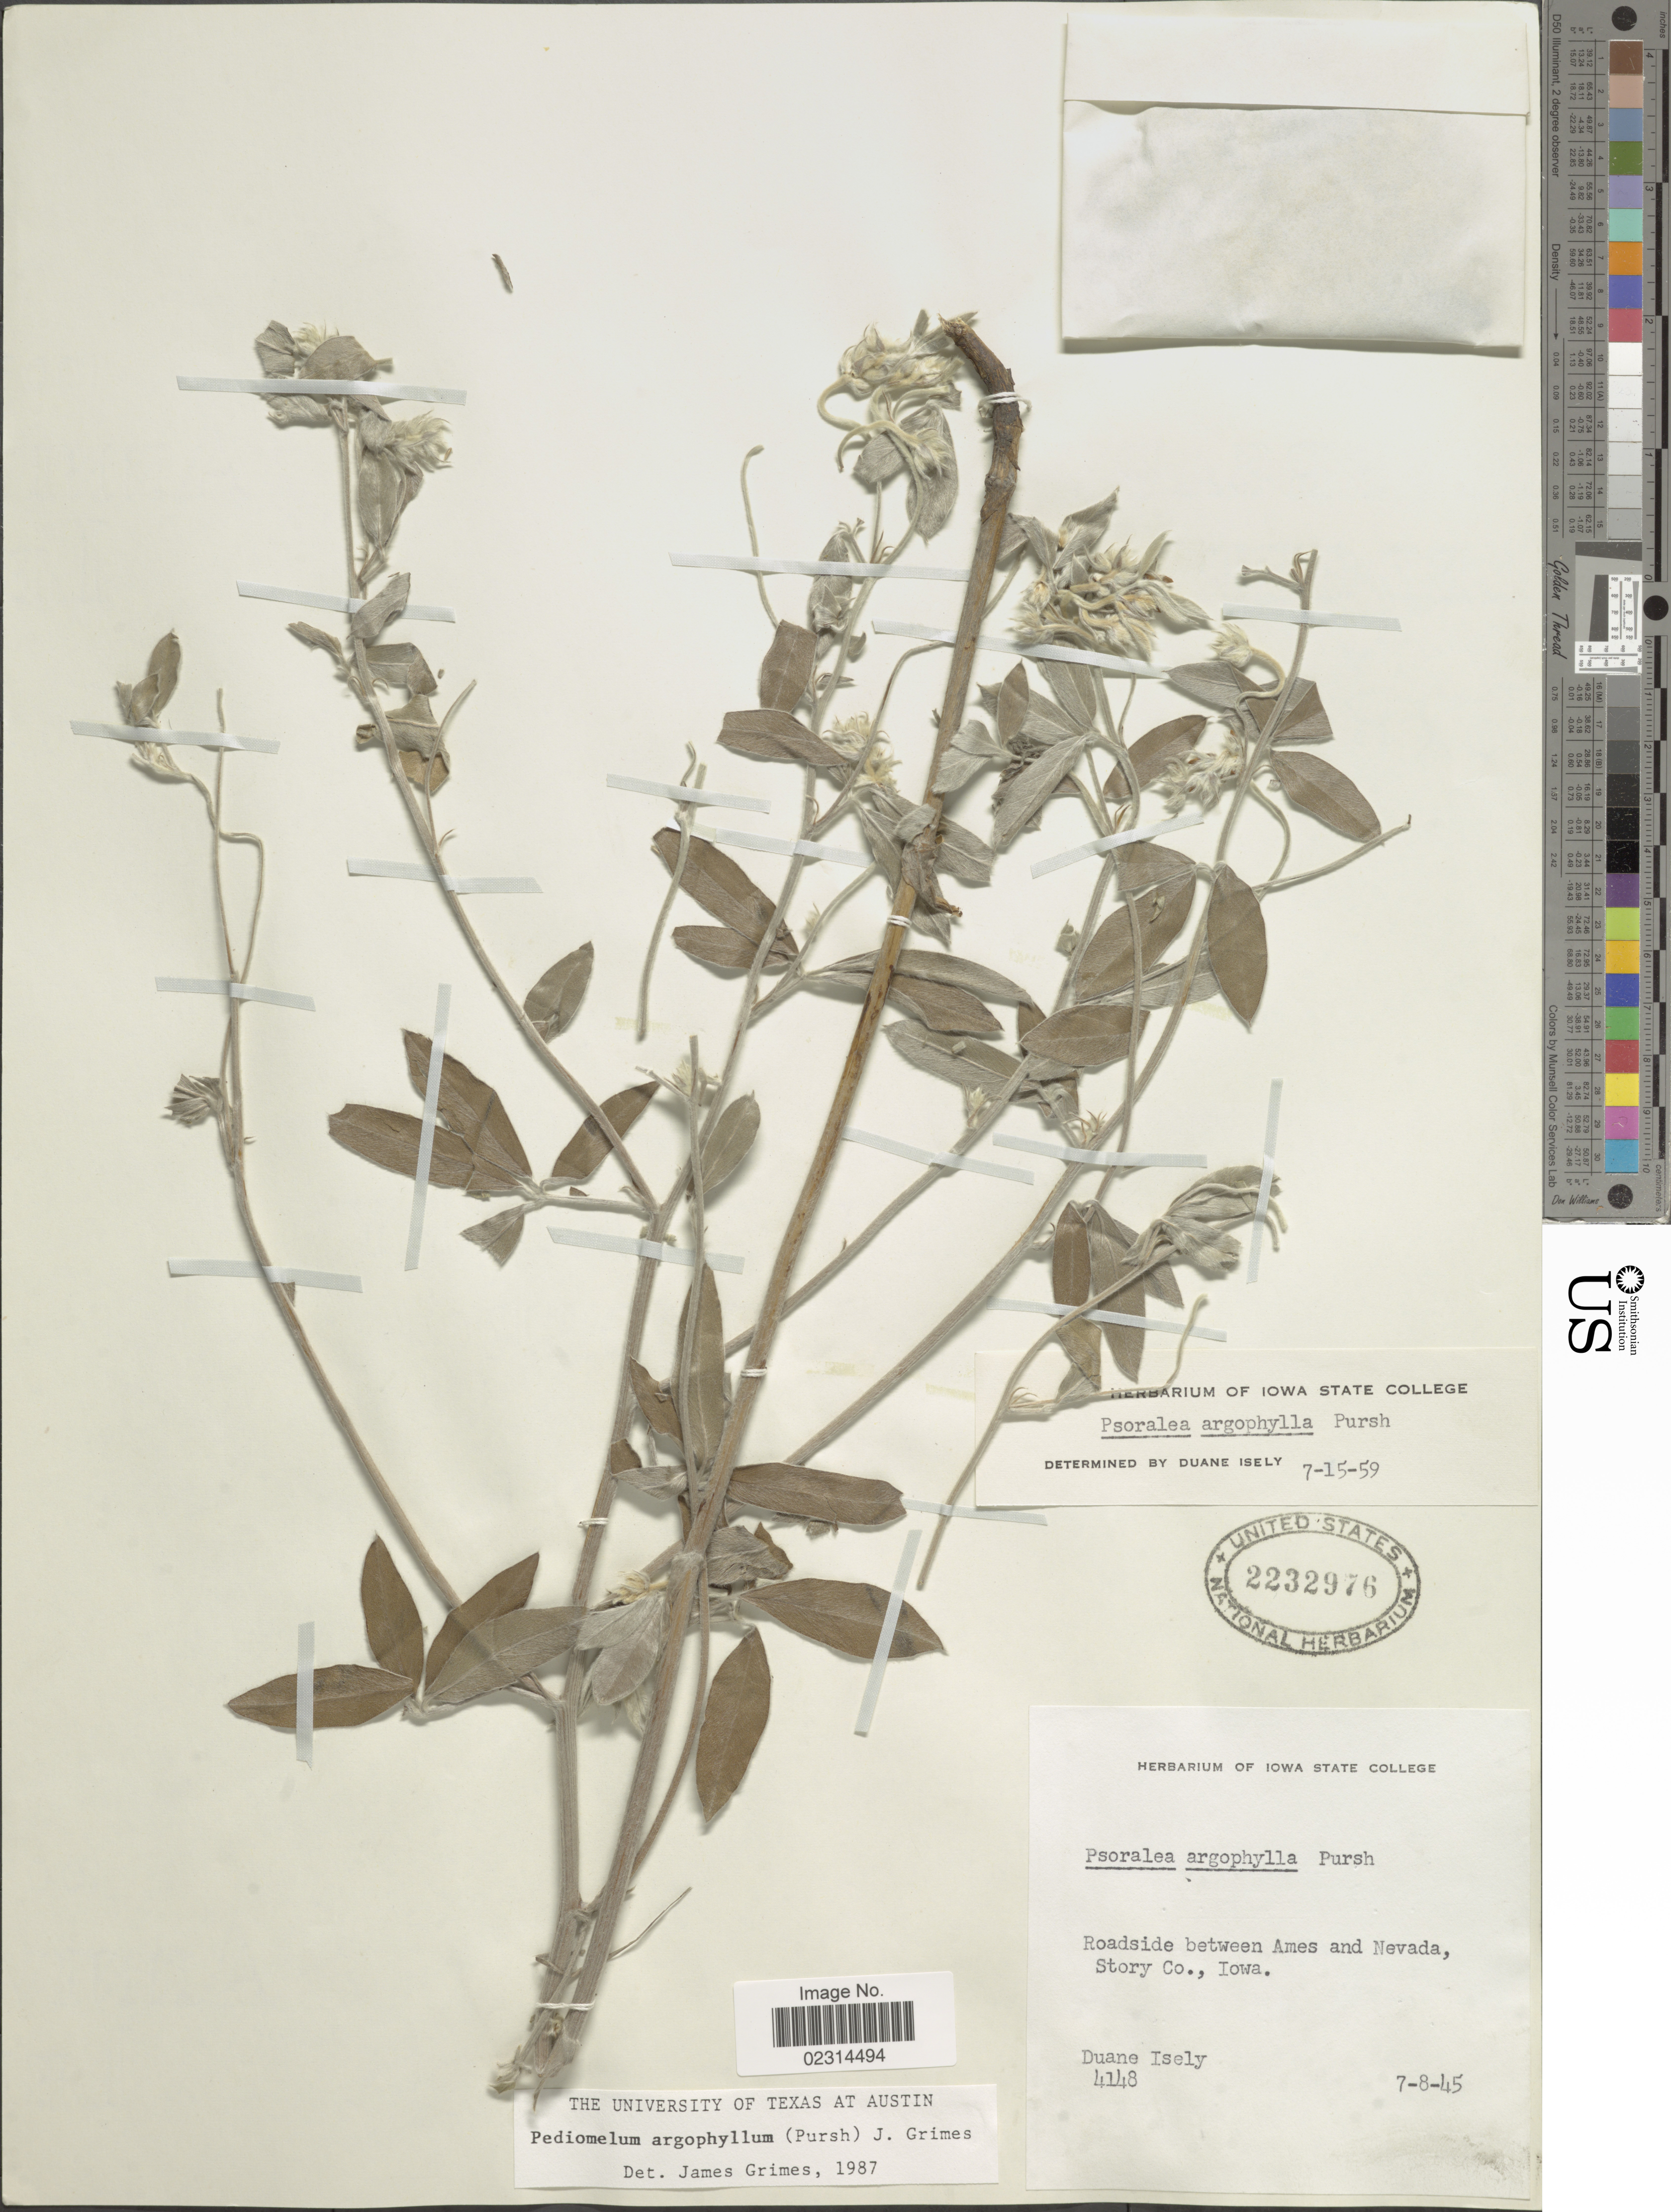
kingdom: Plantae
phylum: Tracheophyta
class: Magnoliopsida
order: Fabales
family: Fabaceae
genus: Pediomelum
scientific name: Pediomelum argophyllum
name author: (Pursh) J.W. Grimes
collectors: D. Isely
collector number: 4148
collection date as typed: Transcribed d/m/y: 8/7/45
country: United States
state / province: Iowa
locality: Between Ames and Nevada, Story Co.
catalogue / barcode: US 2232976